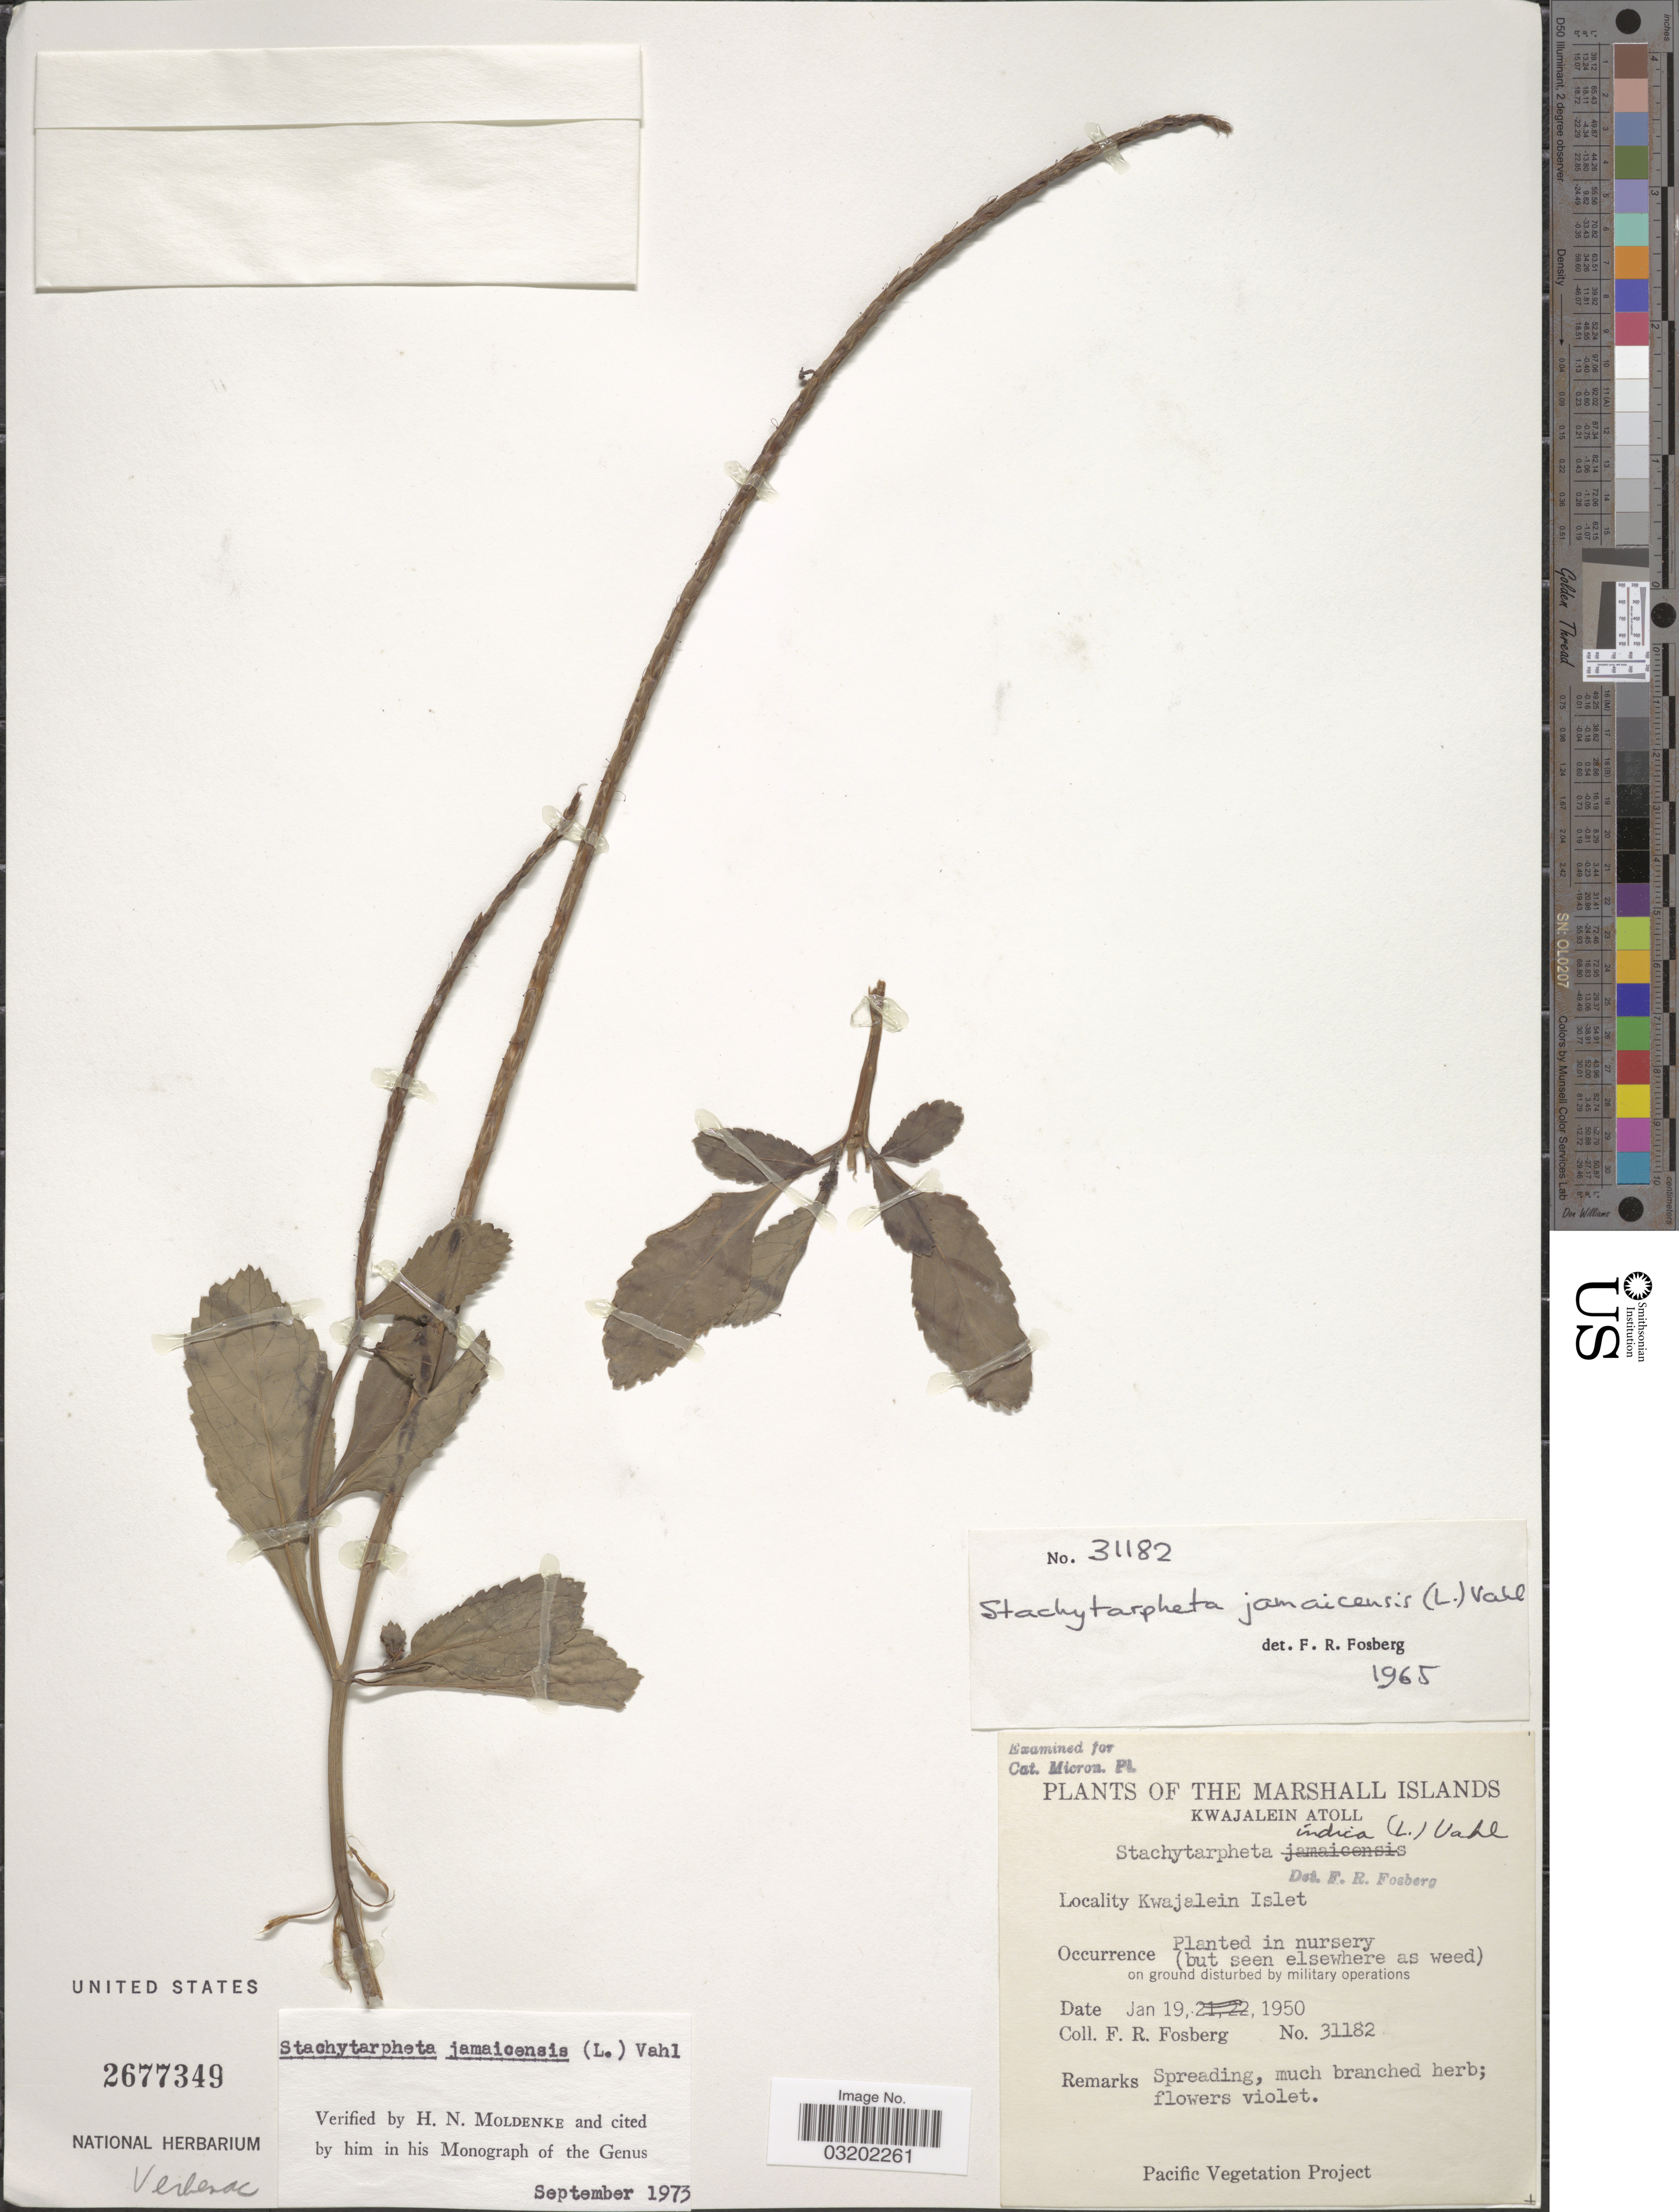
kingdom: Plantae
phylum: Tracheophyta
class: Magnoliopsida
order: Lamiales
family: Verbenaceae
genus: Stachytarpheta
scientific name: Stachytarpheta jamaicensis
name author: (L.) Vahl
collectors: F. R. Fosberg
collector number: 31182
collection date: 1950-01-19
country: Marshall Islands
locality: Kwajalein Atoll. Kwajalein Islet.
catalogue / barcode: US 2677349